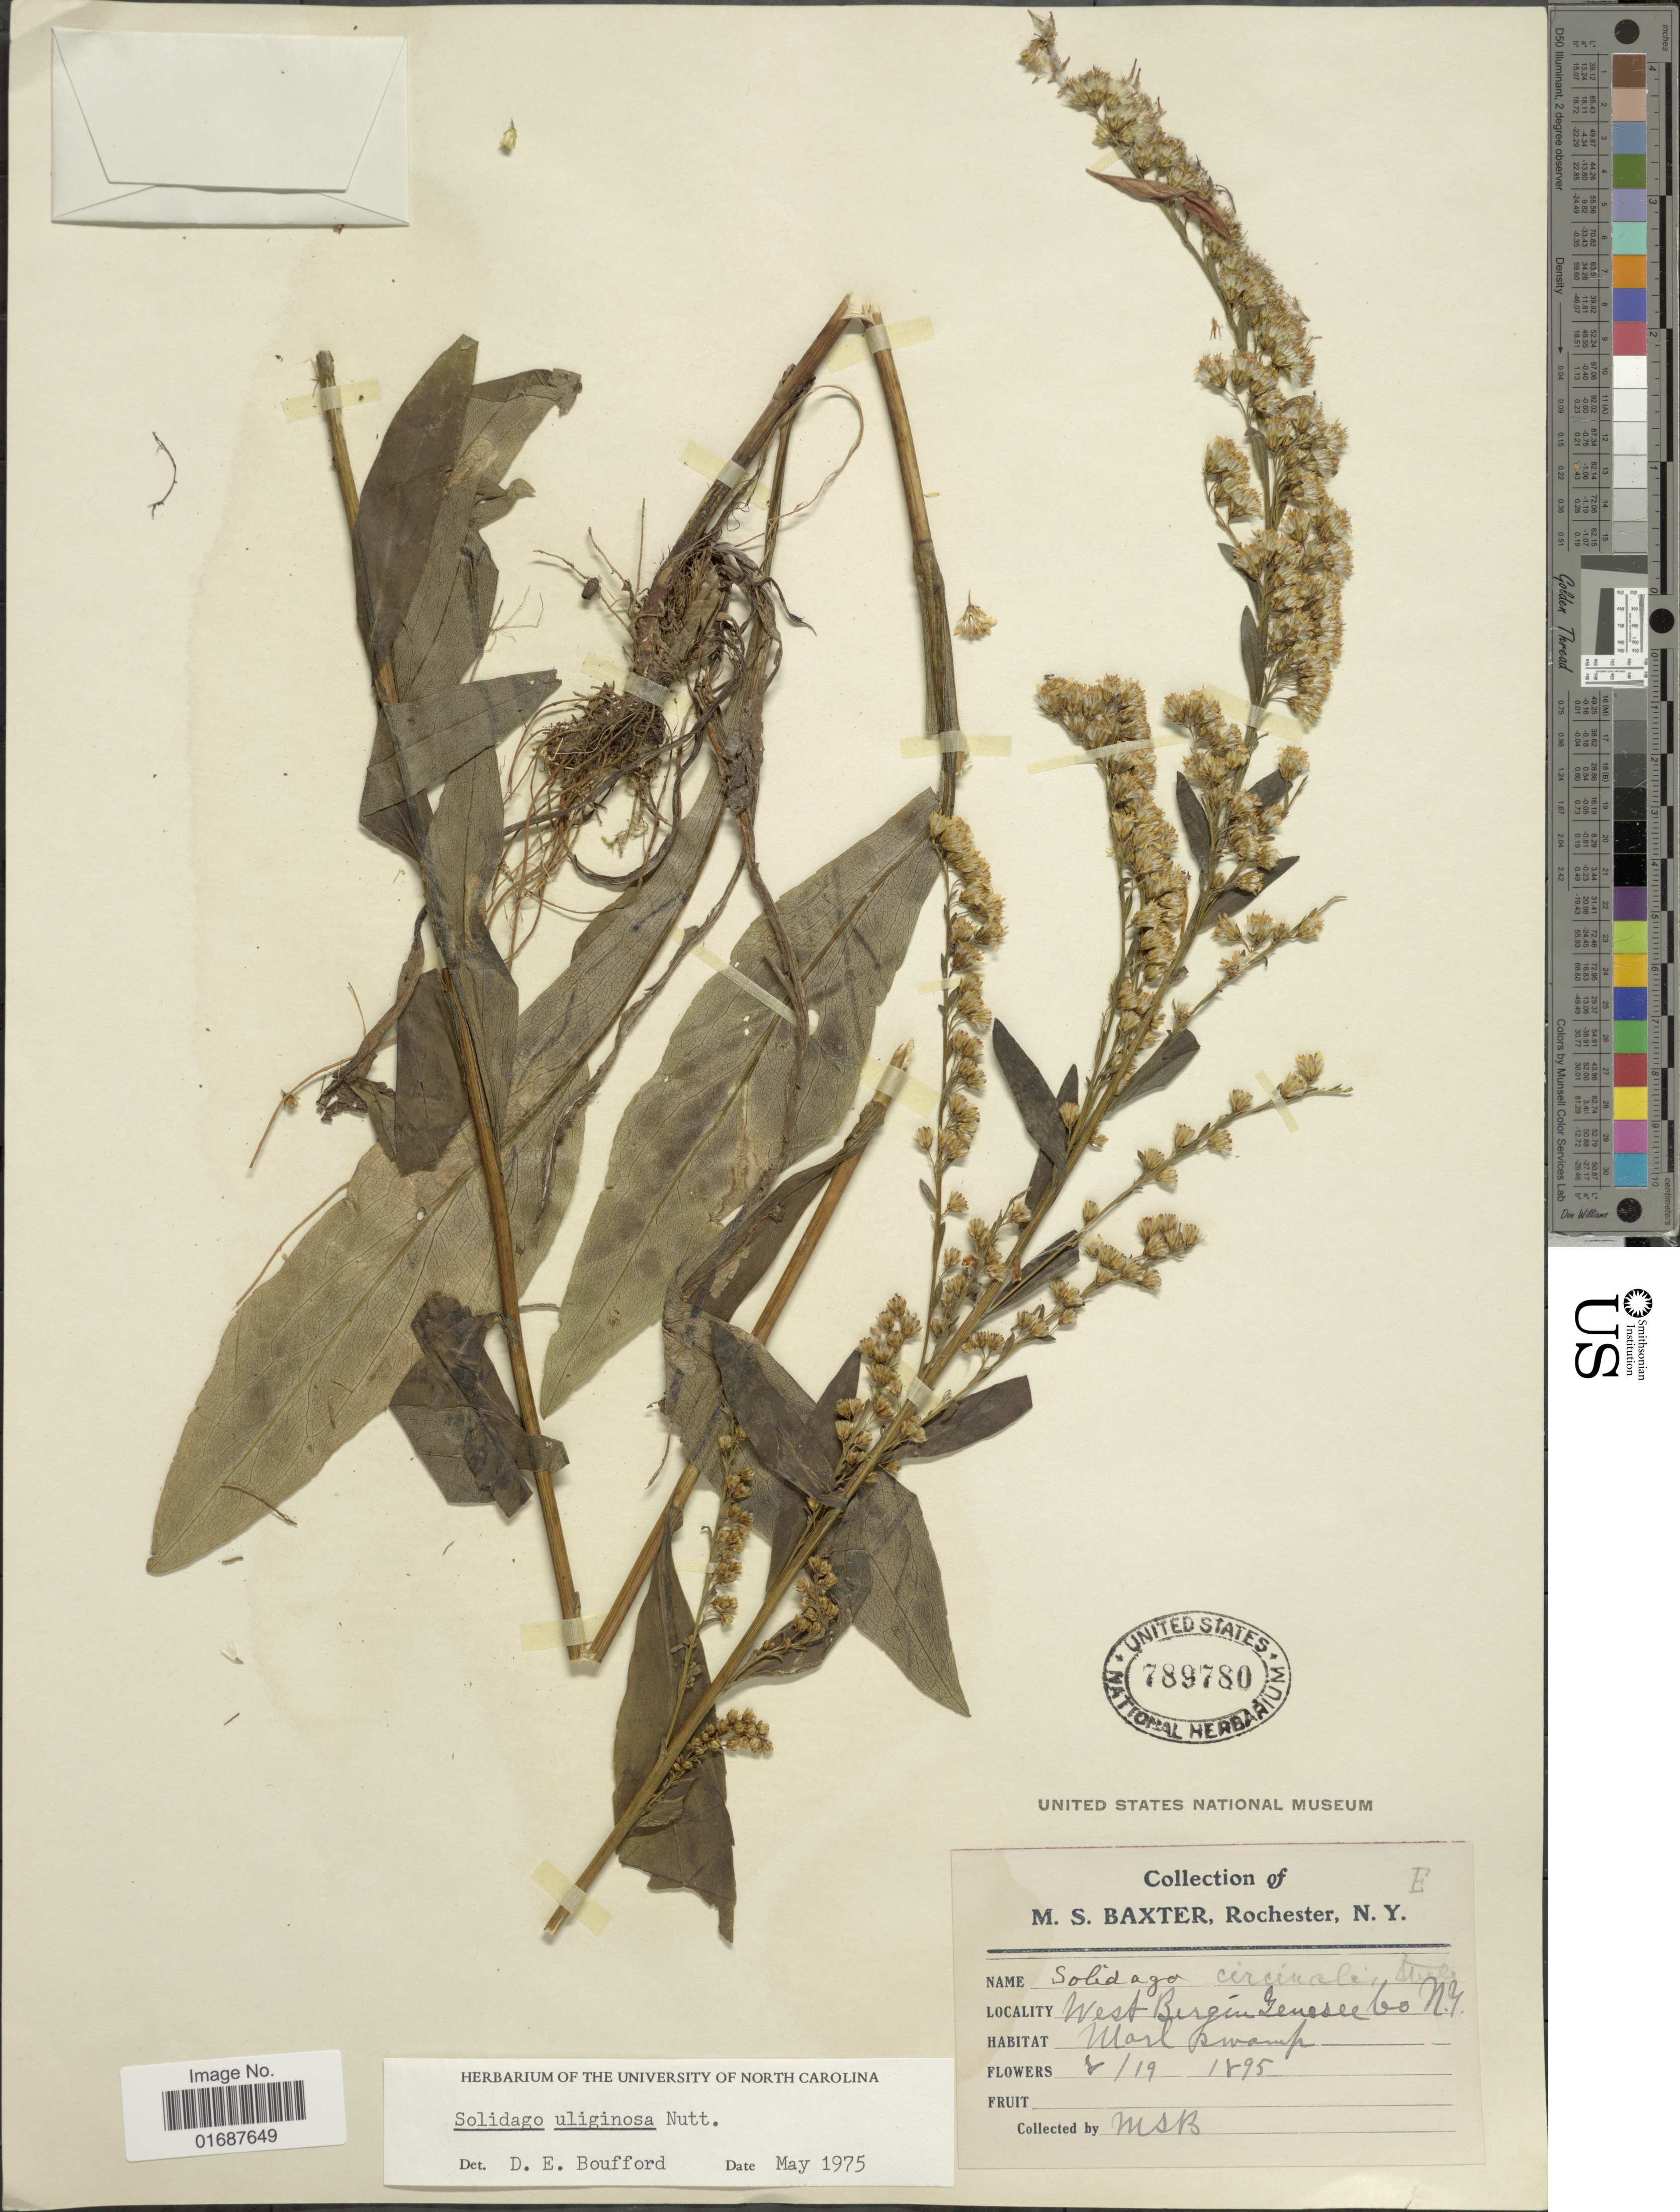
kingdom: Plantae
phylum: Tracheophyta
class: Magnoliopsida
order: Asterales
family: Asteraceae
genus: Solidago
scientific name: Solidago uliginosa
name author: Nutt.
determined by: Boufford, D. E.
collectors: M. Baxter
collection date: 1895-08-19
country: United States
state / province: New York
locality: West Bergen Genesee Co.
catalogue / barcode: US 789780